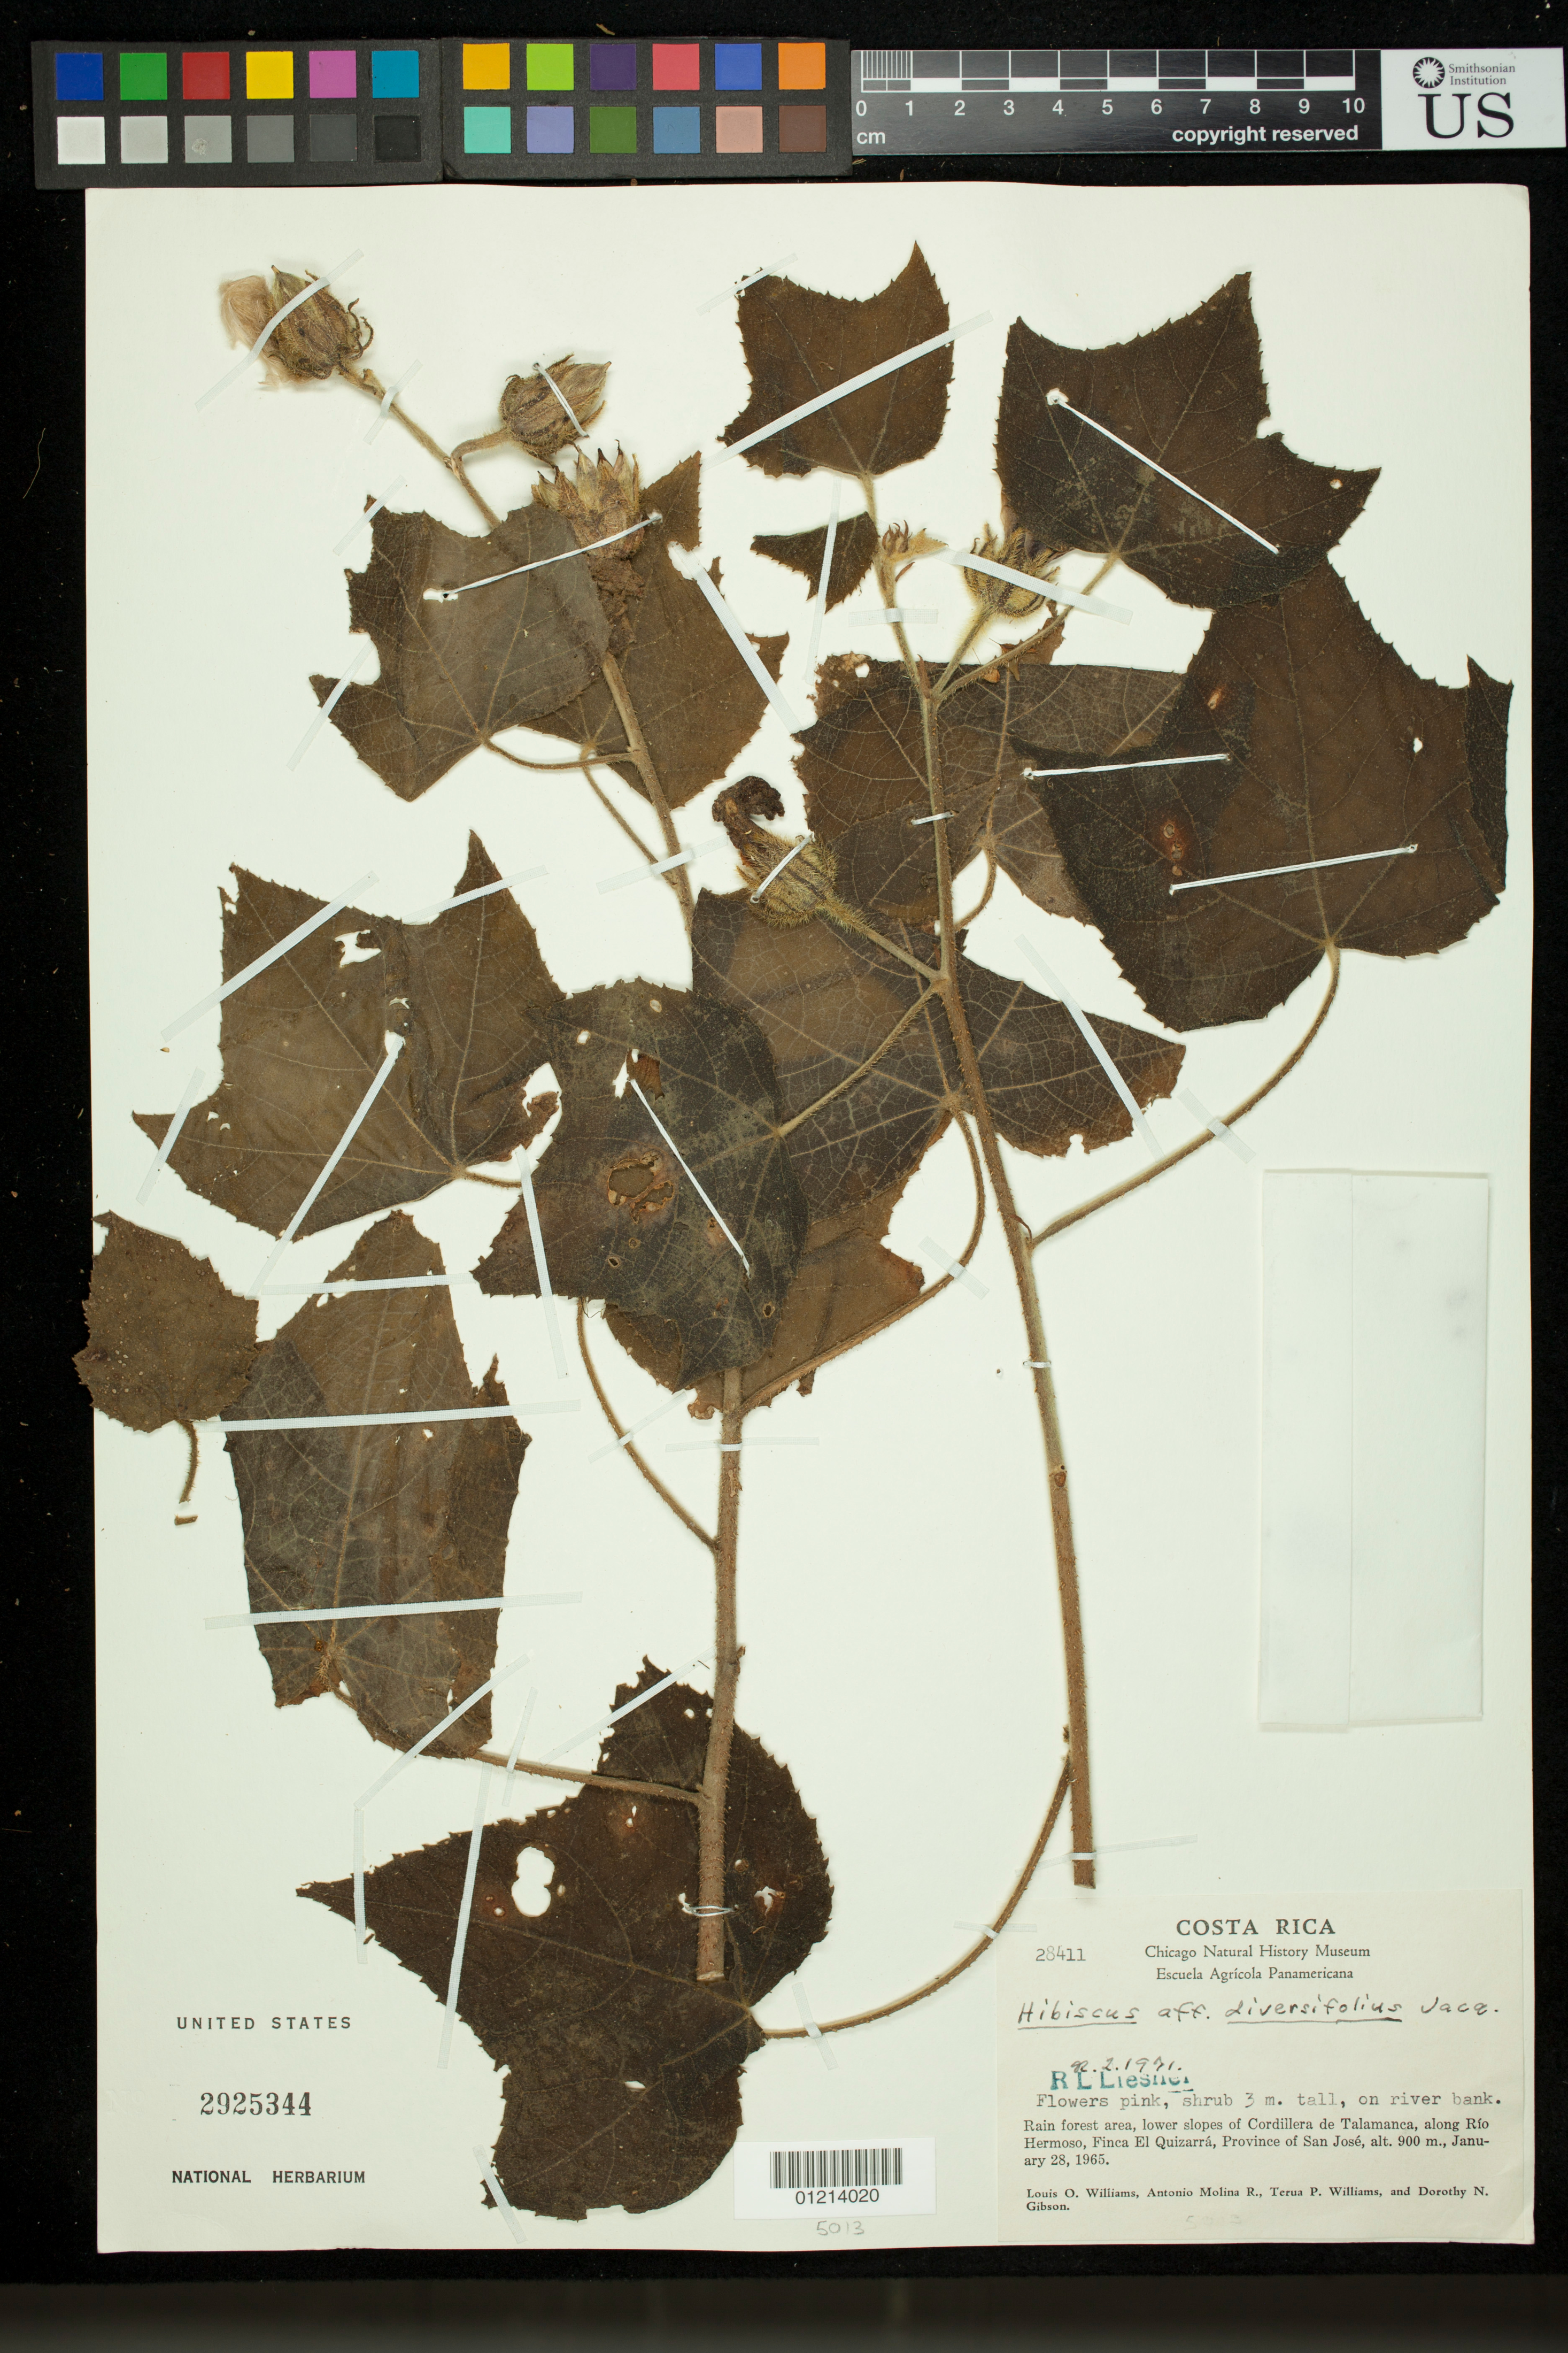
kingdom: Plantae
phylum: Tracheophyta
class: Magnoliopsida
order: Malvales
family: Malvaceae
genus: Sabdariffa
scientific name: Sabdariffa diversifolia subsp. diversifolia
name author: (Jacq.) McLay & R.L. Barrett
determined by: Dorr, Laurence J., Curator (BOT), Smithsonian Institution - National Museum of Natural History (UNITED STATES)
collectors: L. O. Williams, A. Molina R., T. P. Williams & D. N. Gibson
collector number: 28411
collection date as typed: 28 Jan 1965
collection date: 1965-01-28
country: Costa Rica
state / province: San José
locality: Rain forest area, lower slopes of Cordillera de Talamanca, along Río Hermoso, Finca El Quizarrá, Province of San José. On river bank.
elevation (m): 900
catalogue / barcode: US 2925344